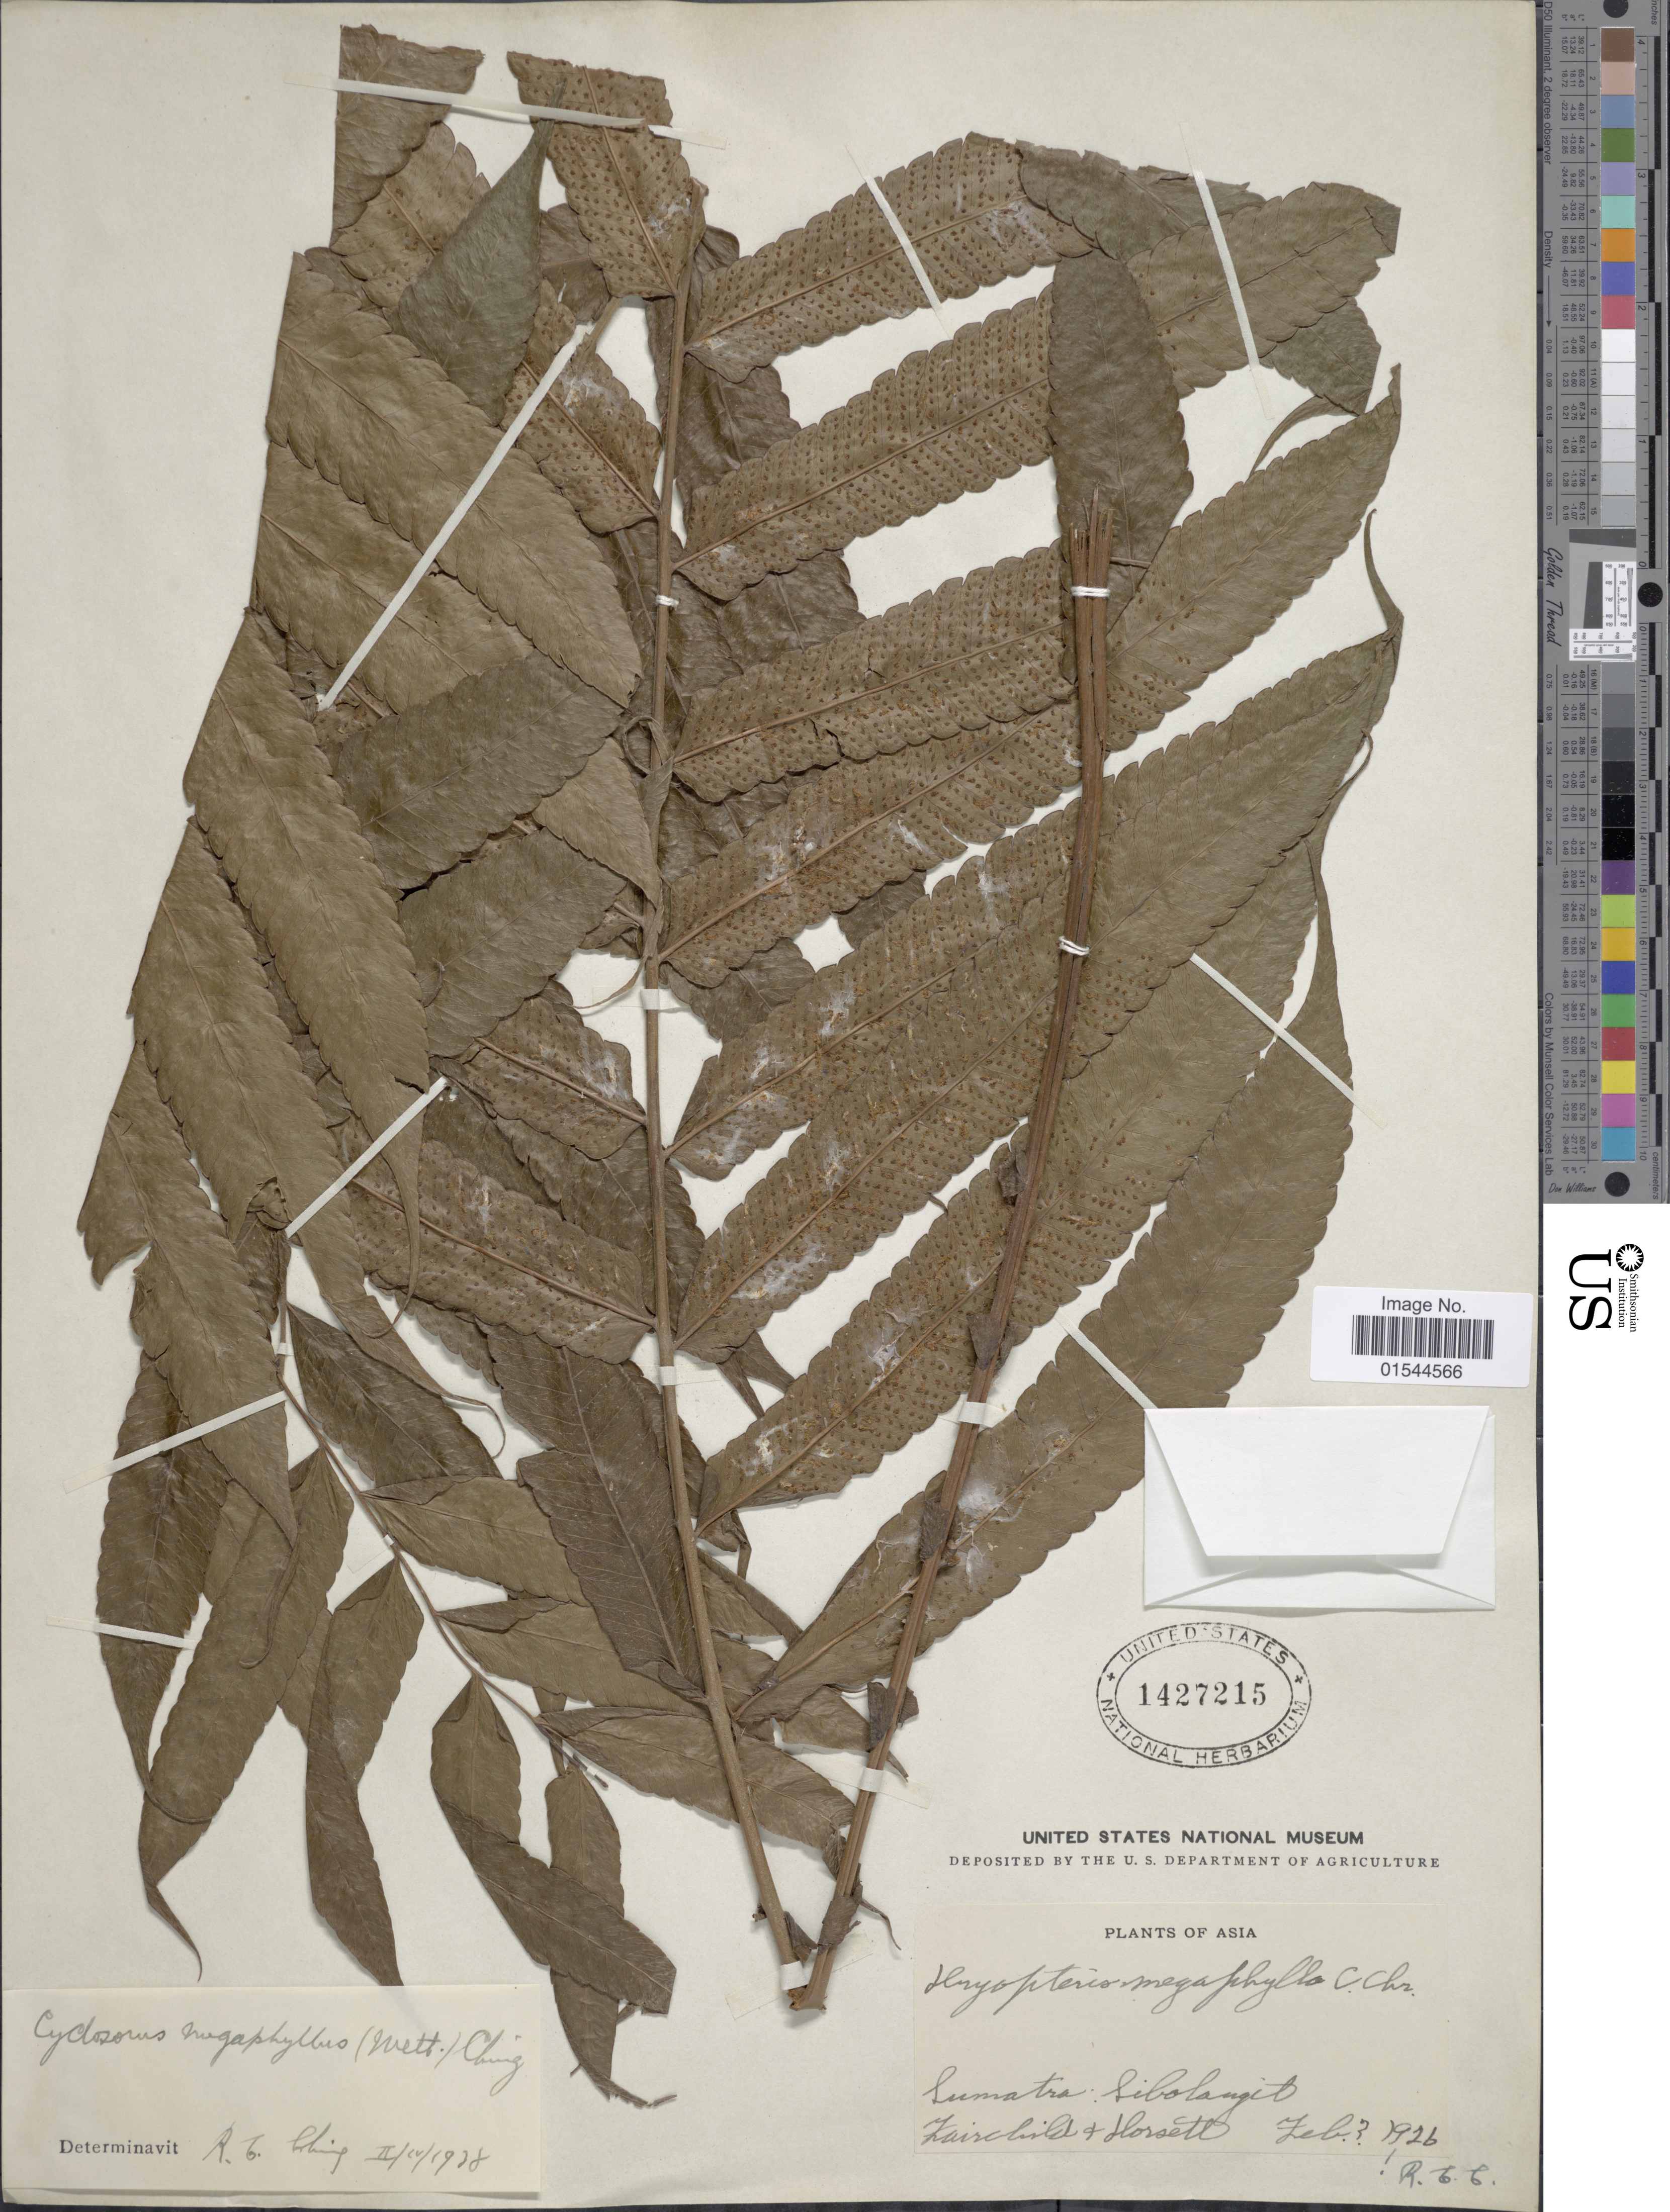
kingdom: Plantae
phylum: Tracheophyta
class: Polypodiopsida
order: Polypodiales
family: Thelypteridaceae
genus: Pneumatopteris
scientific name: Pneumatopteris pennigera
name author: (G. Forst.) Holttum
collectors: -. Fairchild & -. Horsett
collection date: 1926-02-03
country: Indonesia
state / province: Sumatra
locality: Asia, Sumatra: Sibolangit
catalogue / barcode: US 1427215